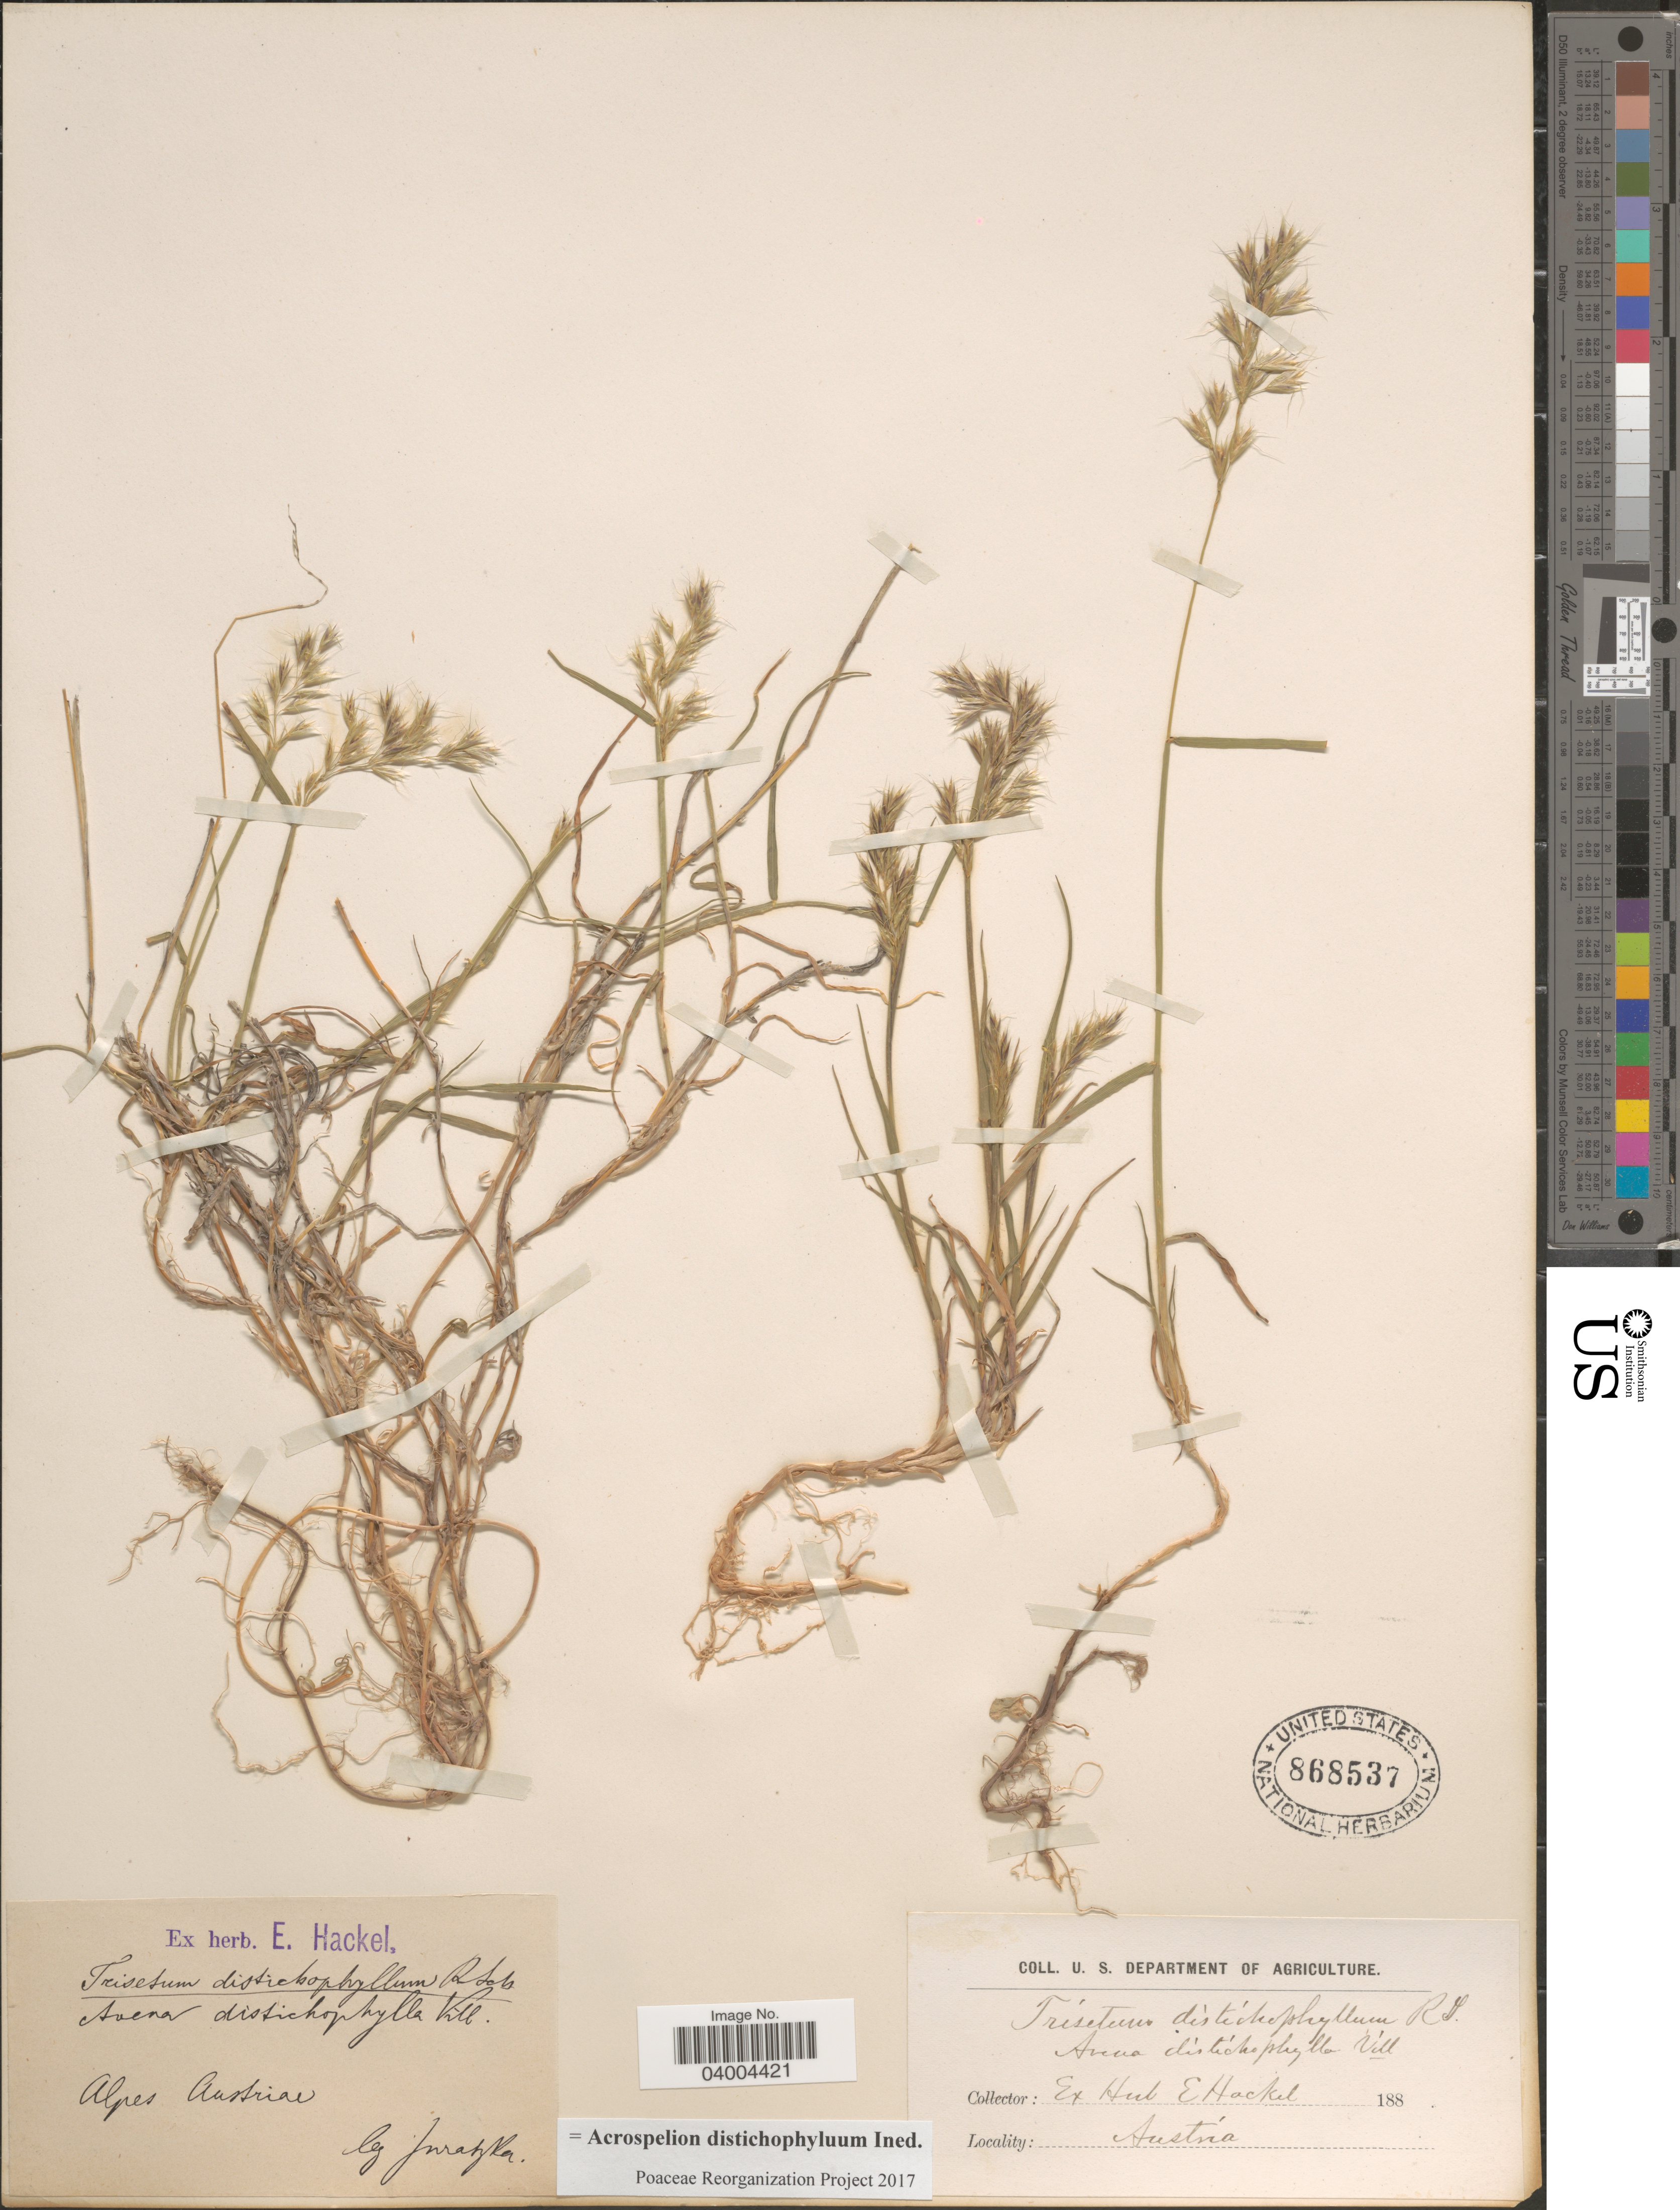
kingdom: Plantae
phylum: Tracheophyta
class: Liliopsida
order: Poales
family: Poaceae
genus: Acrospelion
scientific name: Acrospelion distichophyllum ined.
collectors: Juratzka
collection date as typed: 188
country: Austria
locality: Alpes Austriae.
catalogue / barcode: US 868537